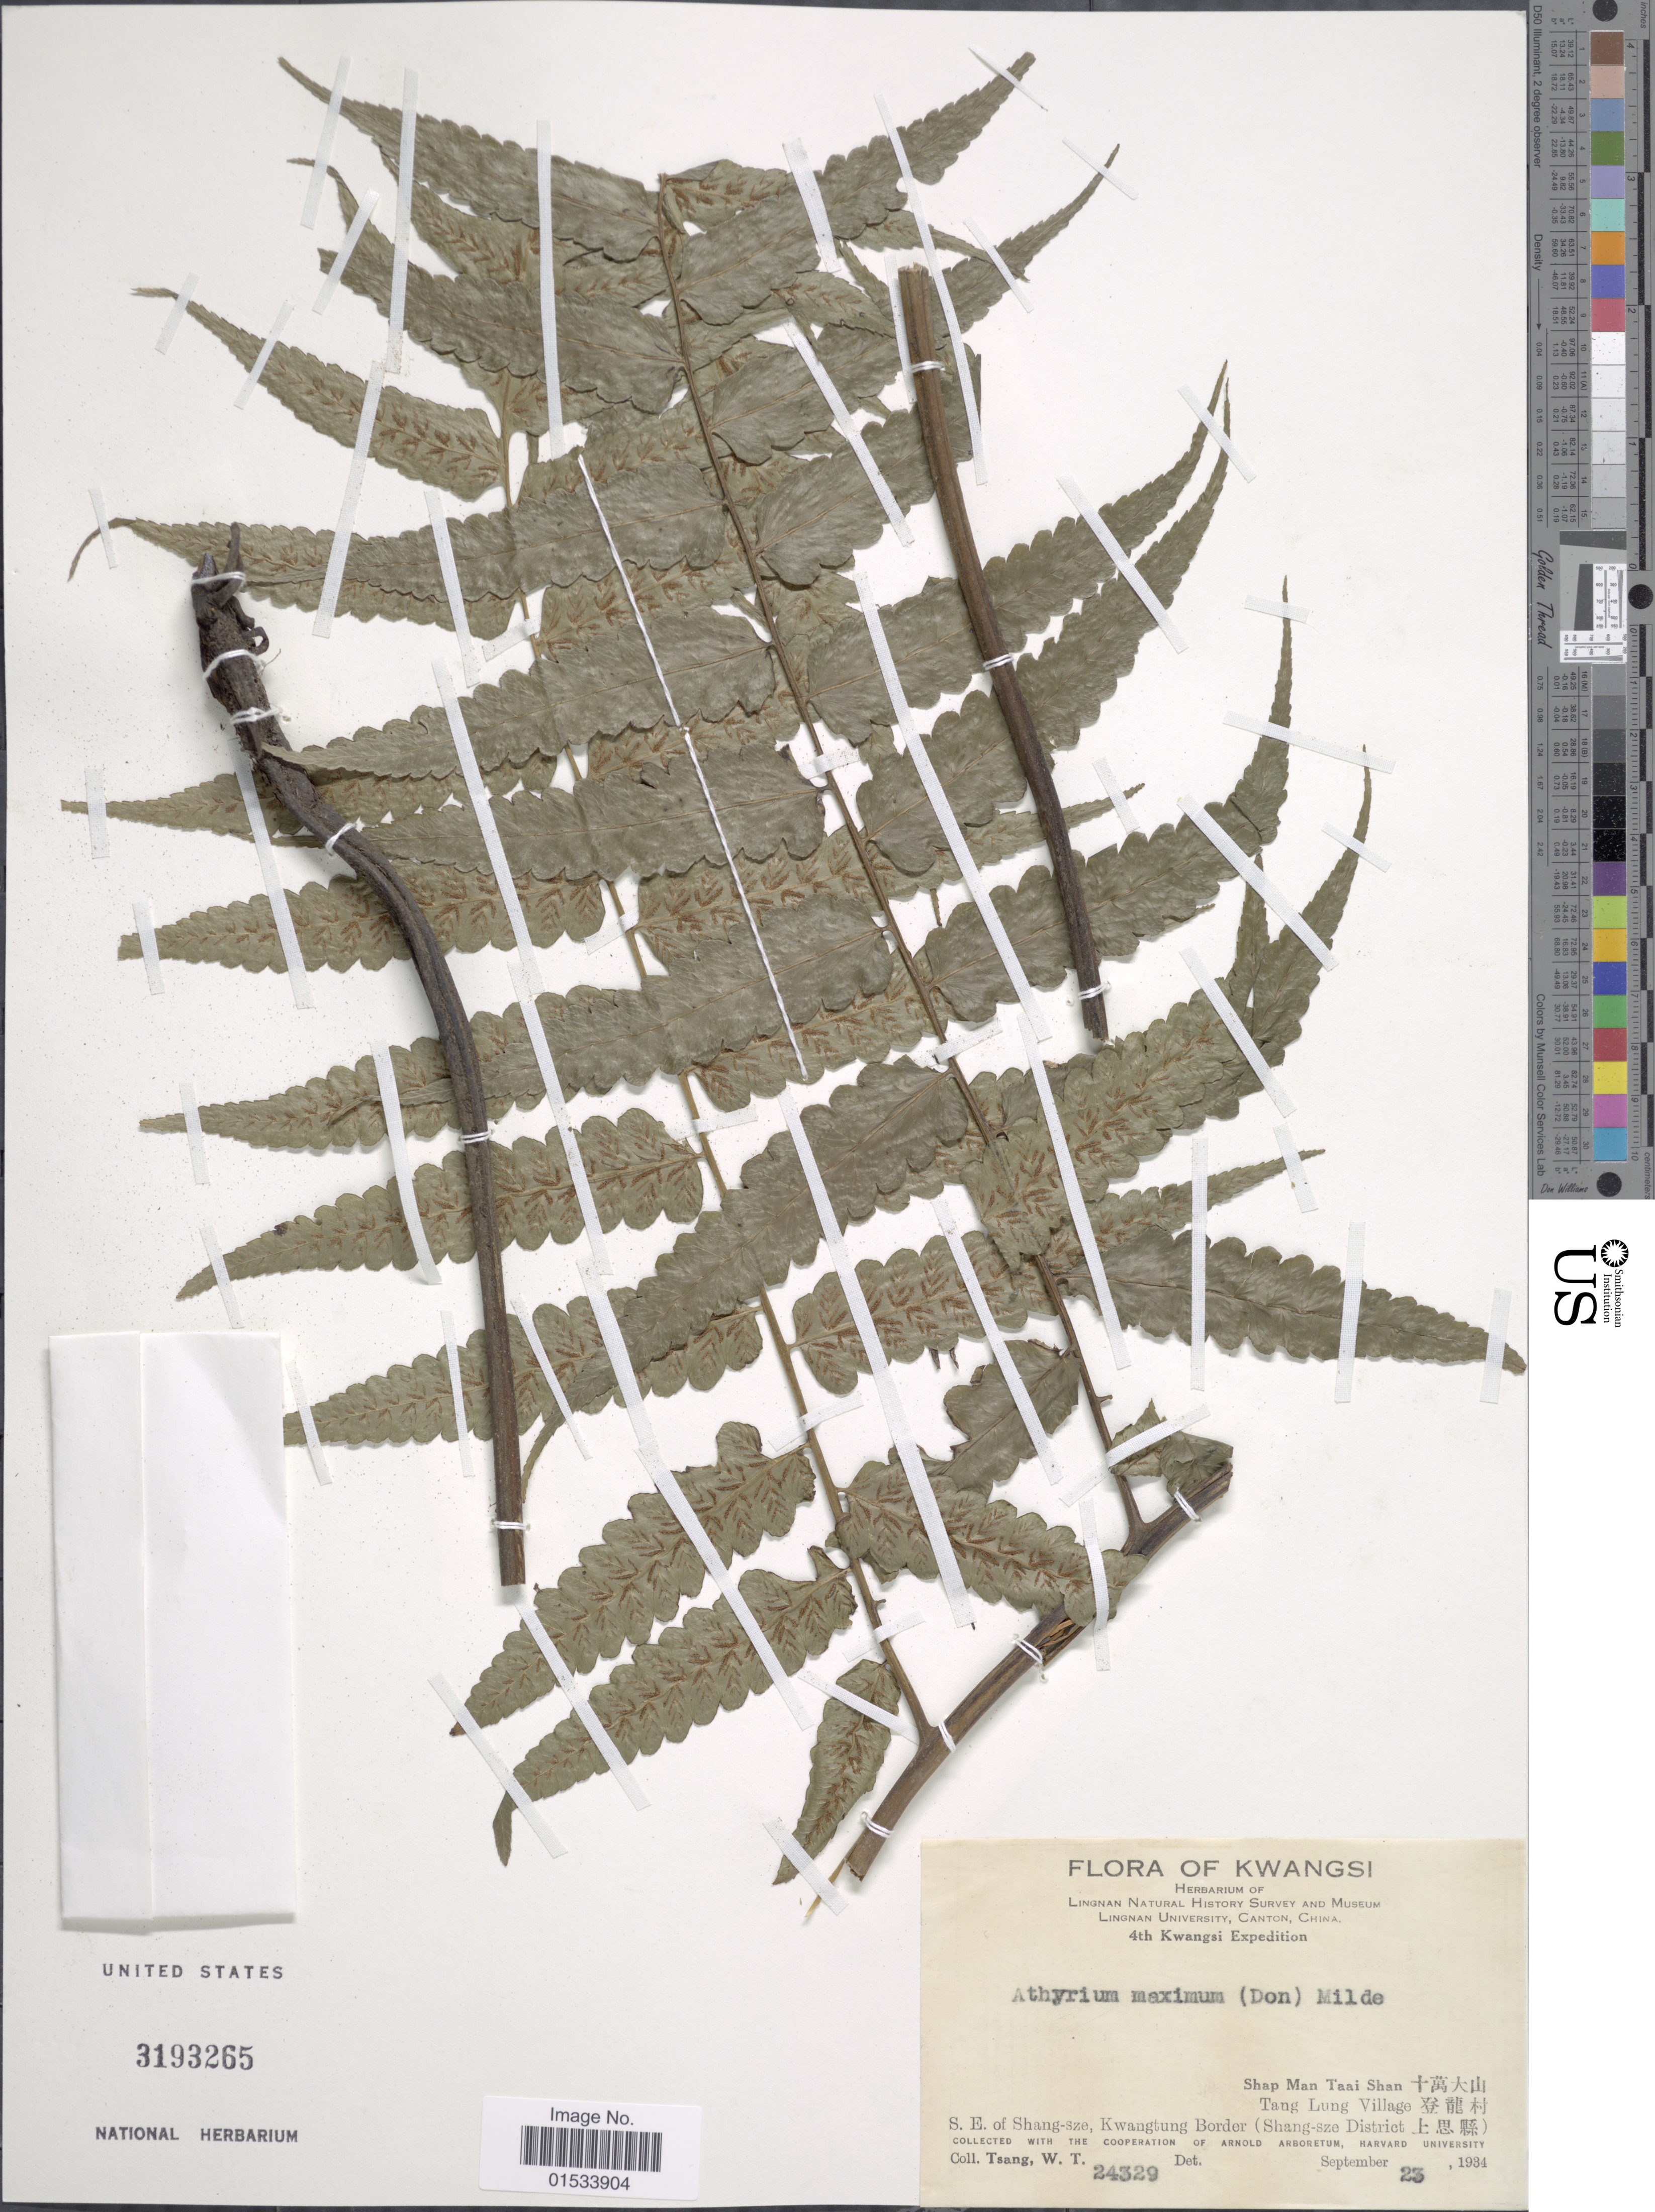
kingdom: Plantae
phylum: Tracheophyta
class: Polypodiopsida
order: Polypodiales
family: Athyriaceae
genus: Diplazium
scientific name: Diplazium maximum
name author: (D. Don) C. Chr.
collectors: W. T. Tsang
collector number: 24329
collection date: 1934-09-23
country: China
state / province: Guangxi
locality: Kwangsi, Shap Man Taai Shan, Tang Lung Village, S.E. of Shang-sze, Kwangtung Border (Shang-sze District)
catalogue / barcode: US 3193265